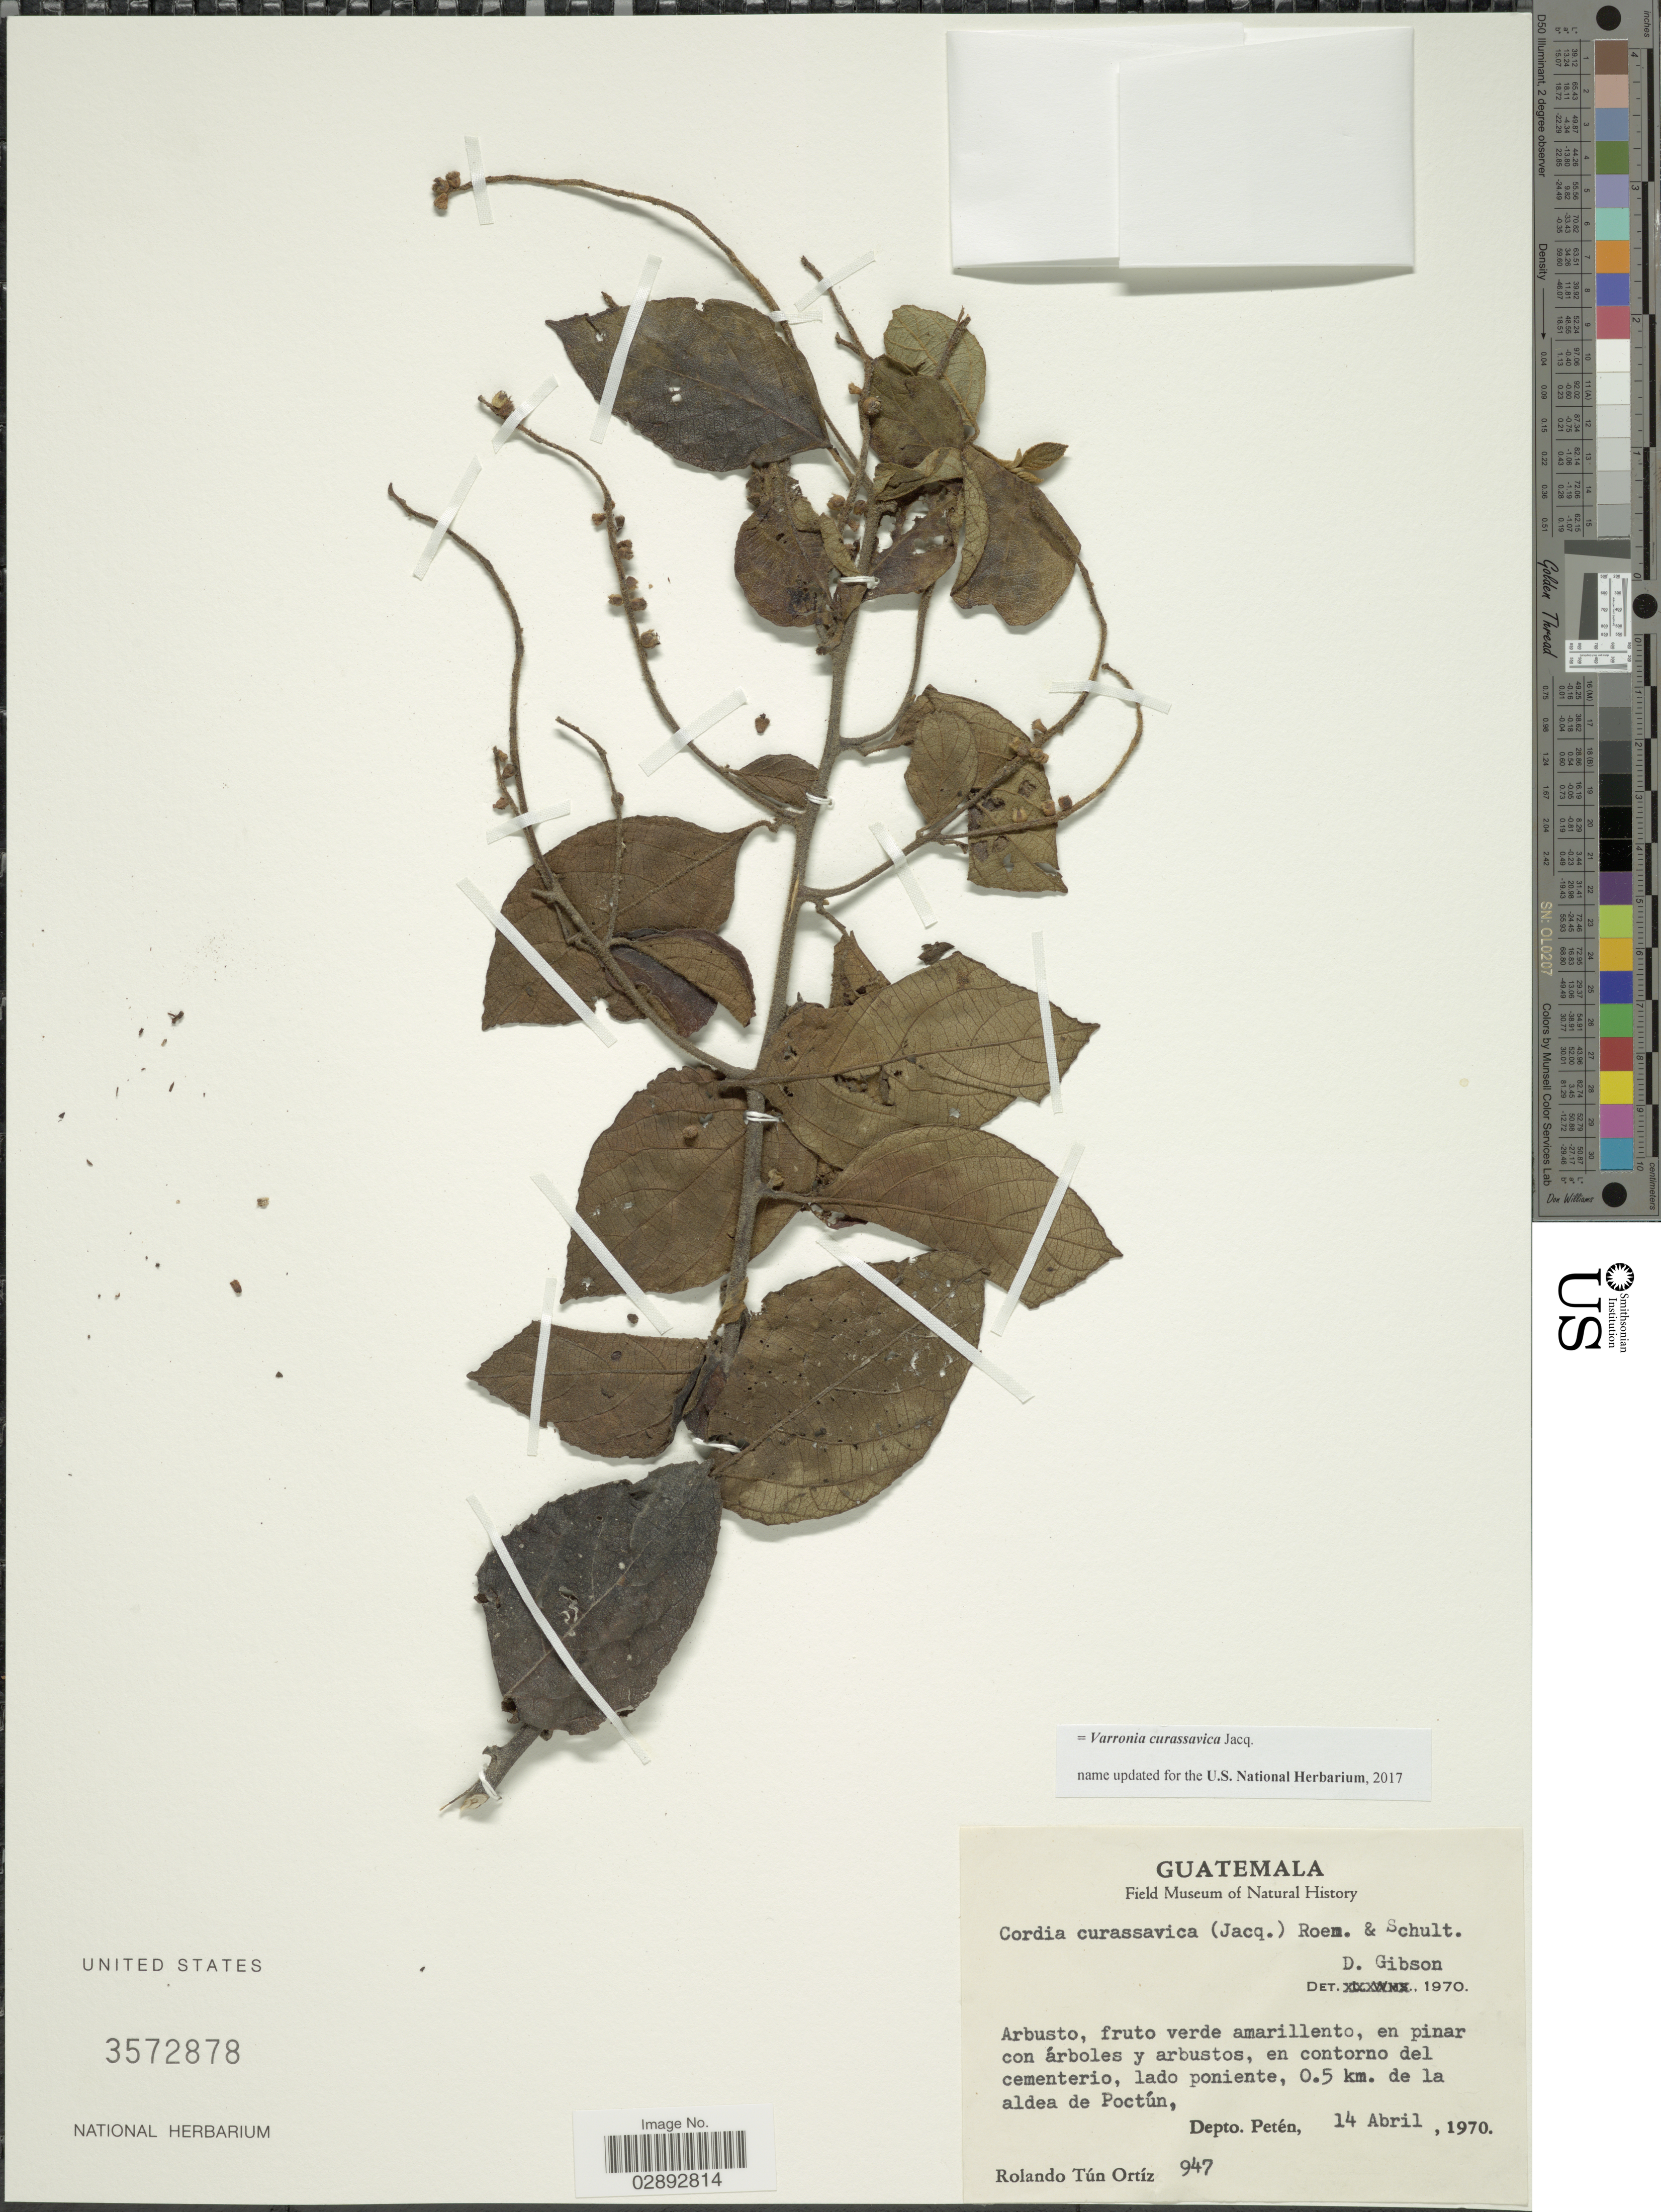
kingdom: Plantae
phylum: Tracheophyta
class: Magnoliopsida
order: Boraginales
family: Cordiaceae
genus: Varronia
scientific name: Varronia curassavica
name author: Jacq.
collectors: R. T. Ortíz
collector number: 947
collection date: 1970-04-14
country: Guatemala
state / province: El Petén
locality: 0.5 km. de la aldea de Poctún, Depto. Petén.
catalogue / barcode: US 3572878